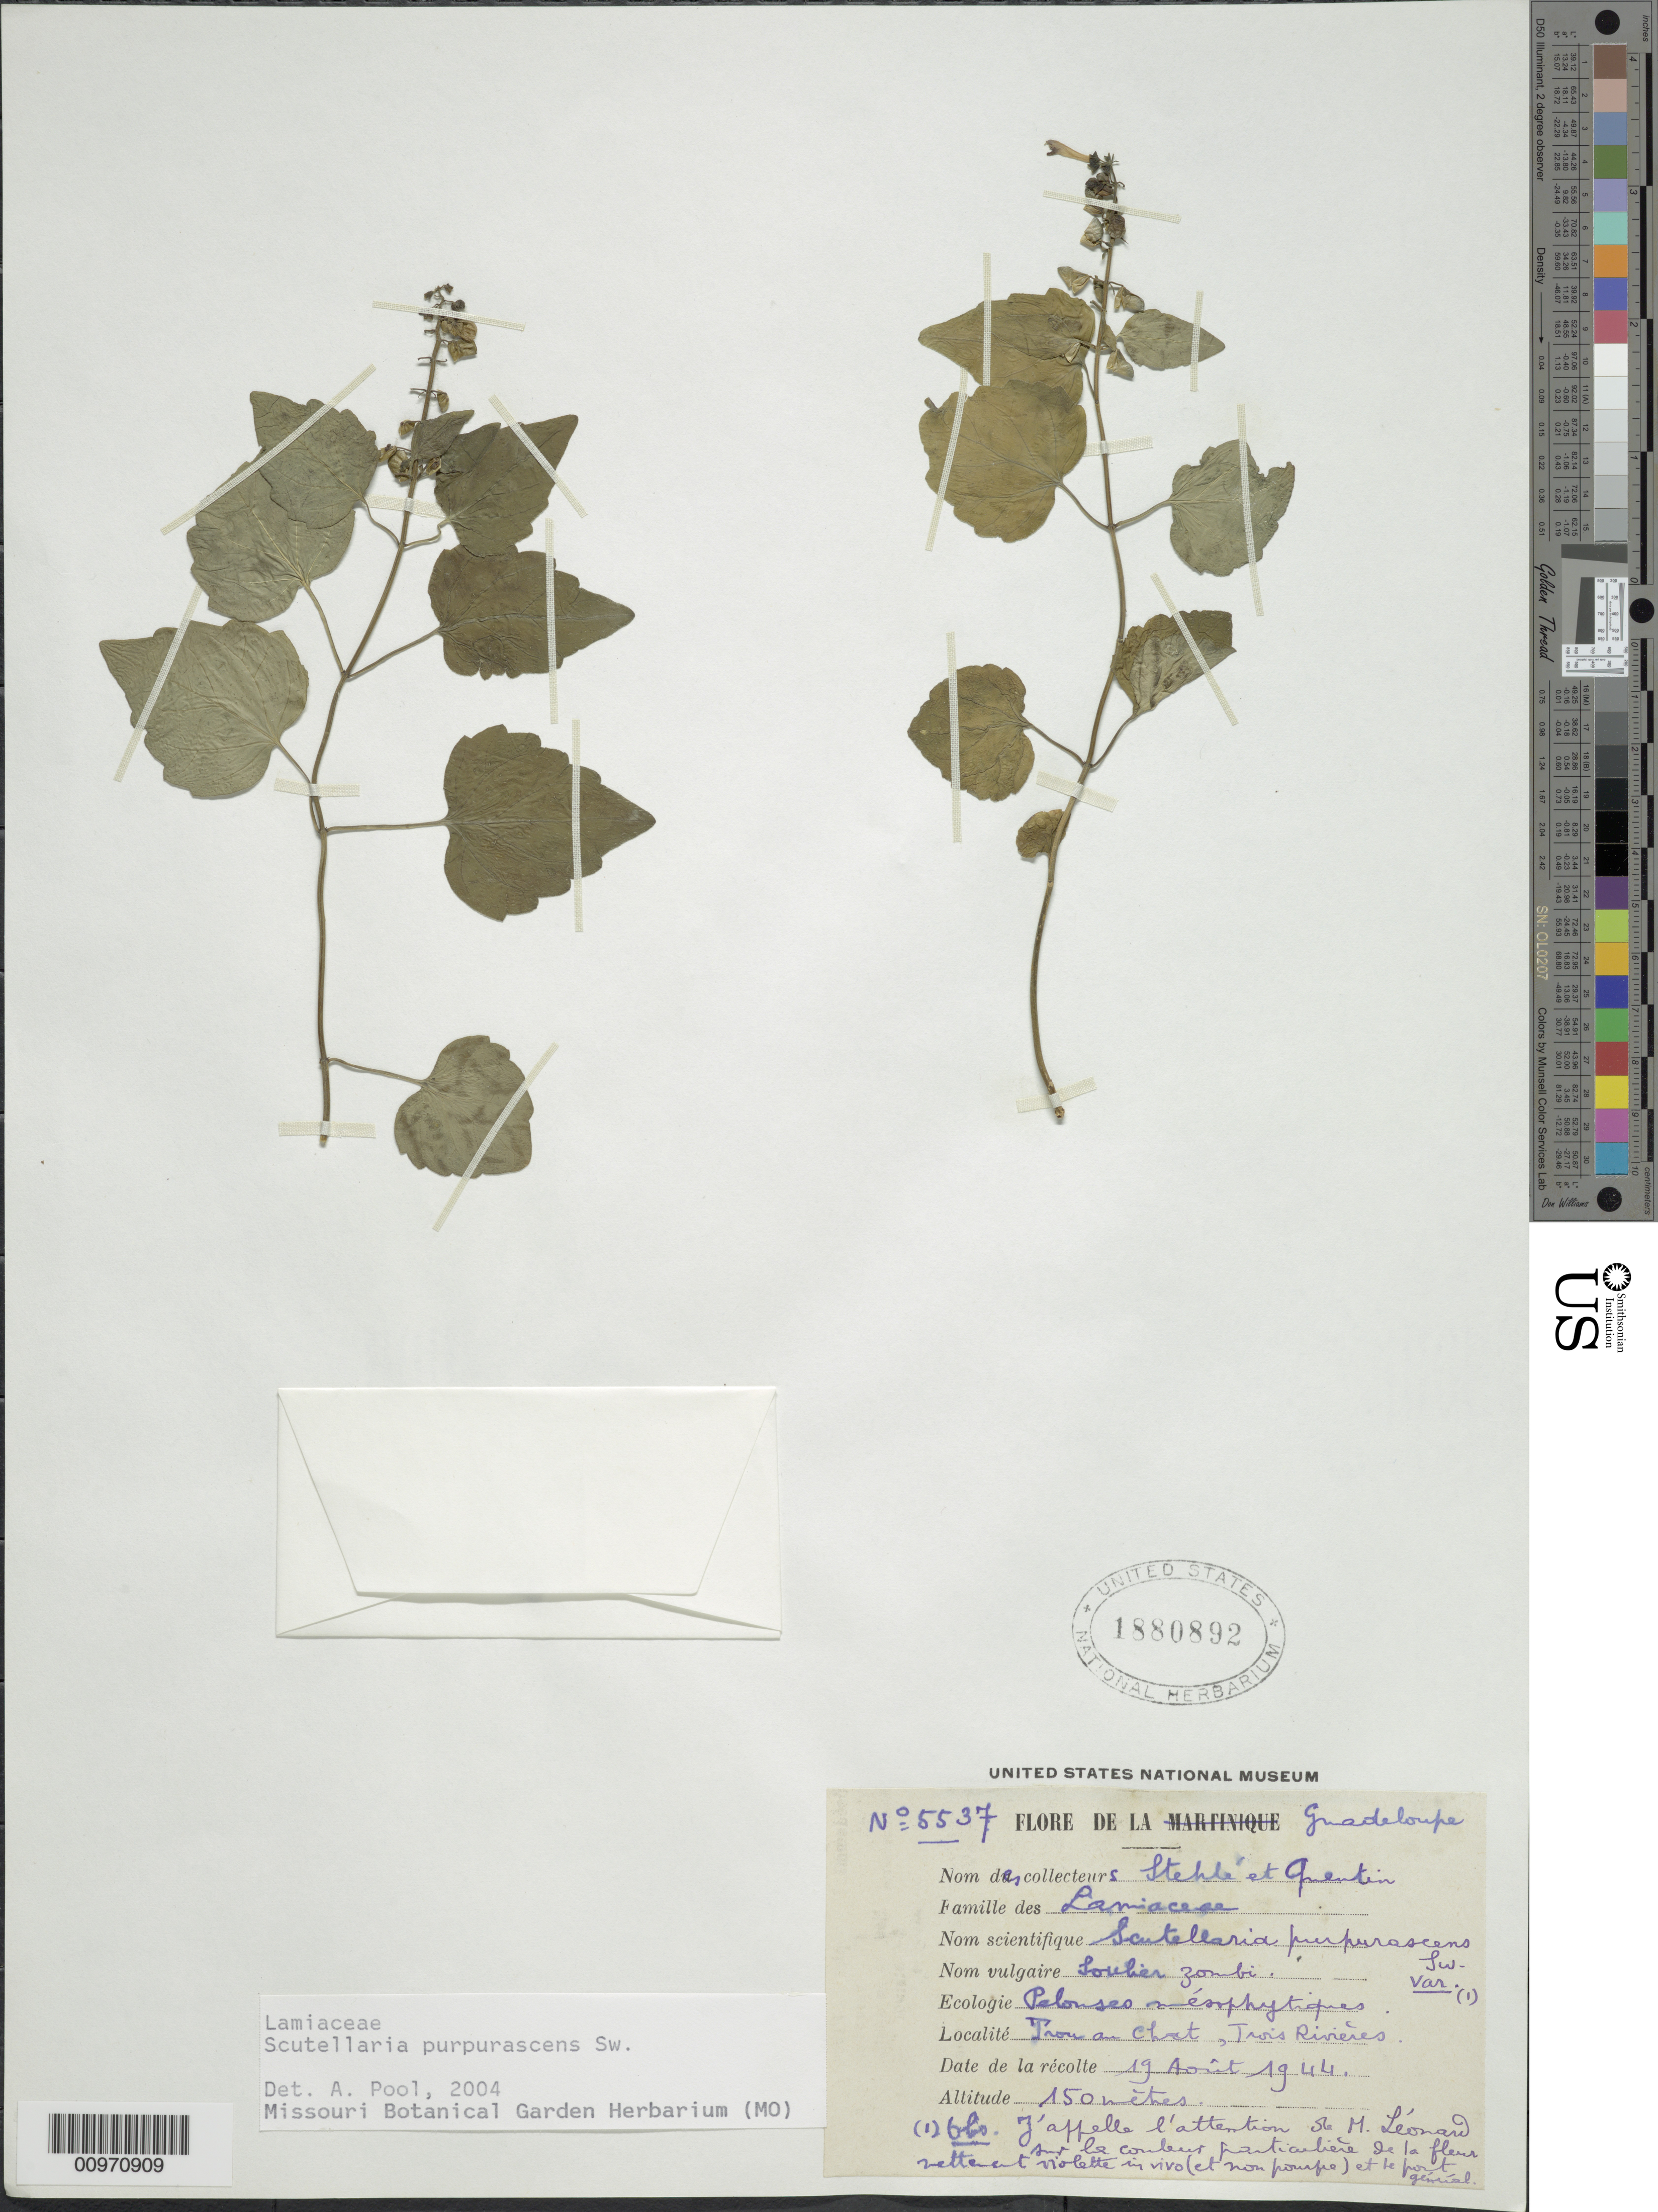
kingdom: Plantae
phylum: Tracheophyta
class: Magnoliopsida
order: Lamiales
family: Lamiaceae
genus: Scutellaria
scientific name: Scutellaria purpurascens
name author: Sw.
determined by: Pool, A., (MO), Missouri Botanical Garden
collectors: H. Stehlé & R. Quentin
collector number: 5537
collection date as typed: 19 Aug 1944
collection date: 1944-08-19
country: Guadeloupe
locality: Trou au Chat, Trois Rivières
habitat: Pelouses mésophytiques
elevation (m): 150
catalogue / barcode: US 1880892